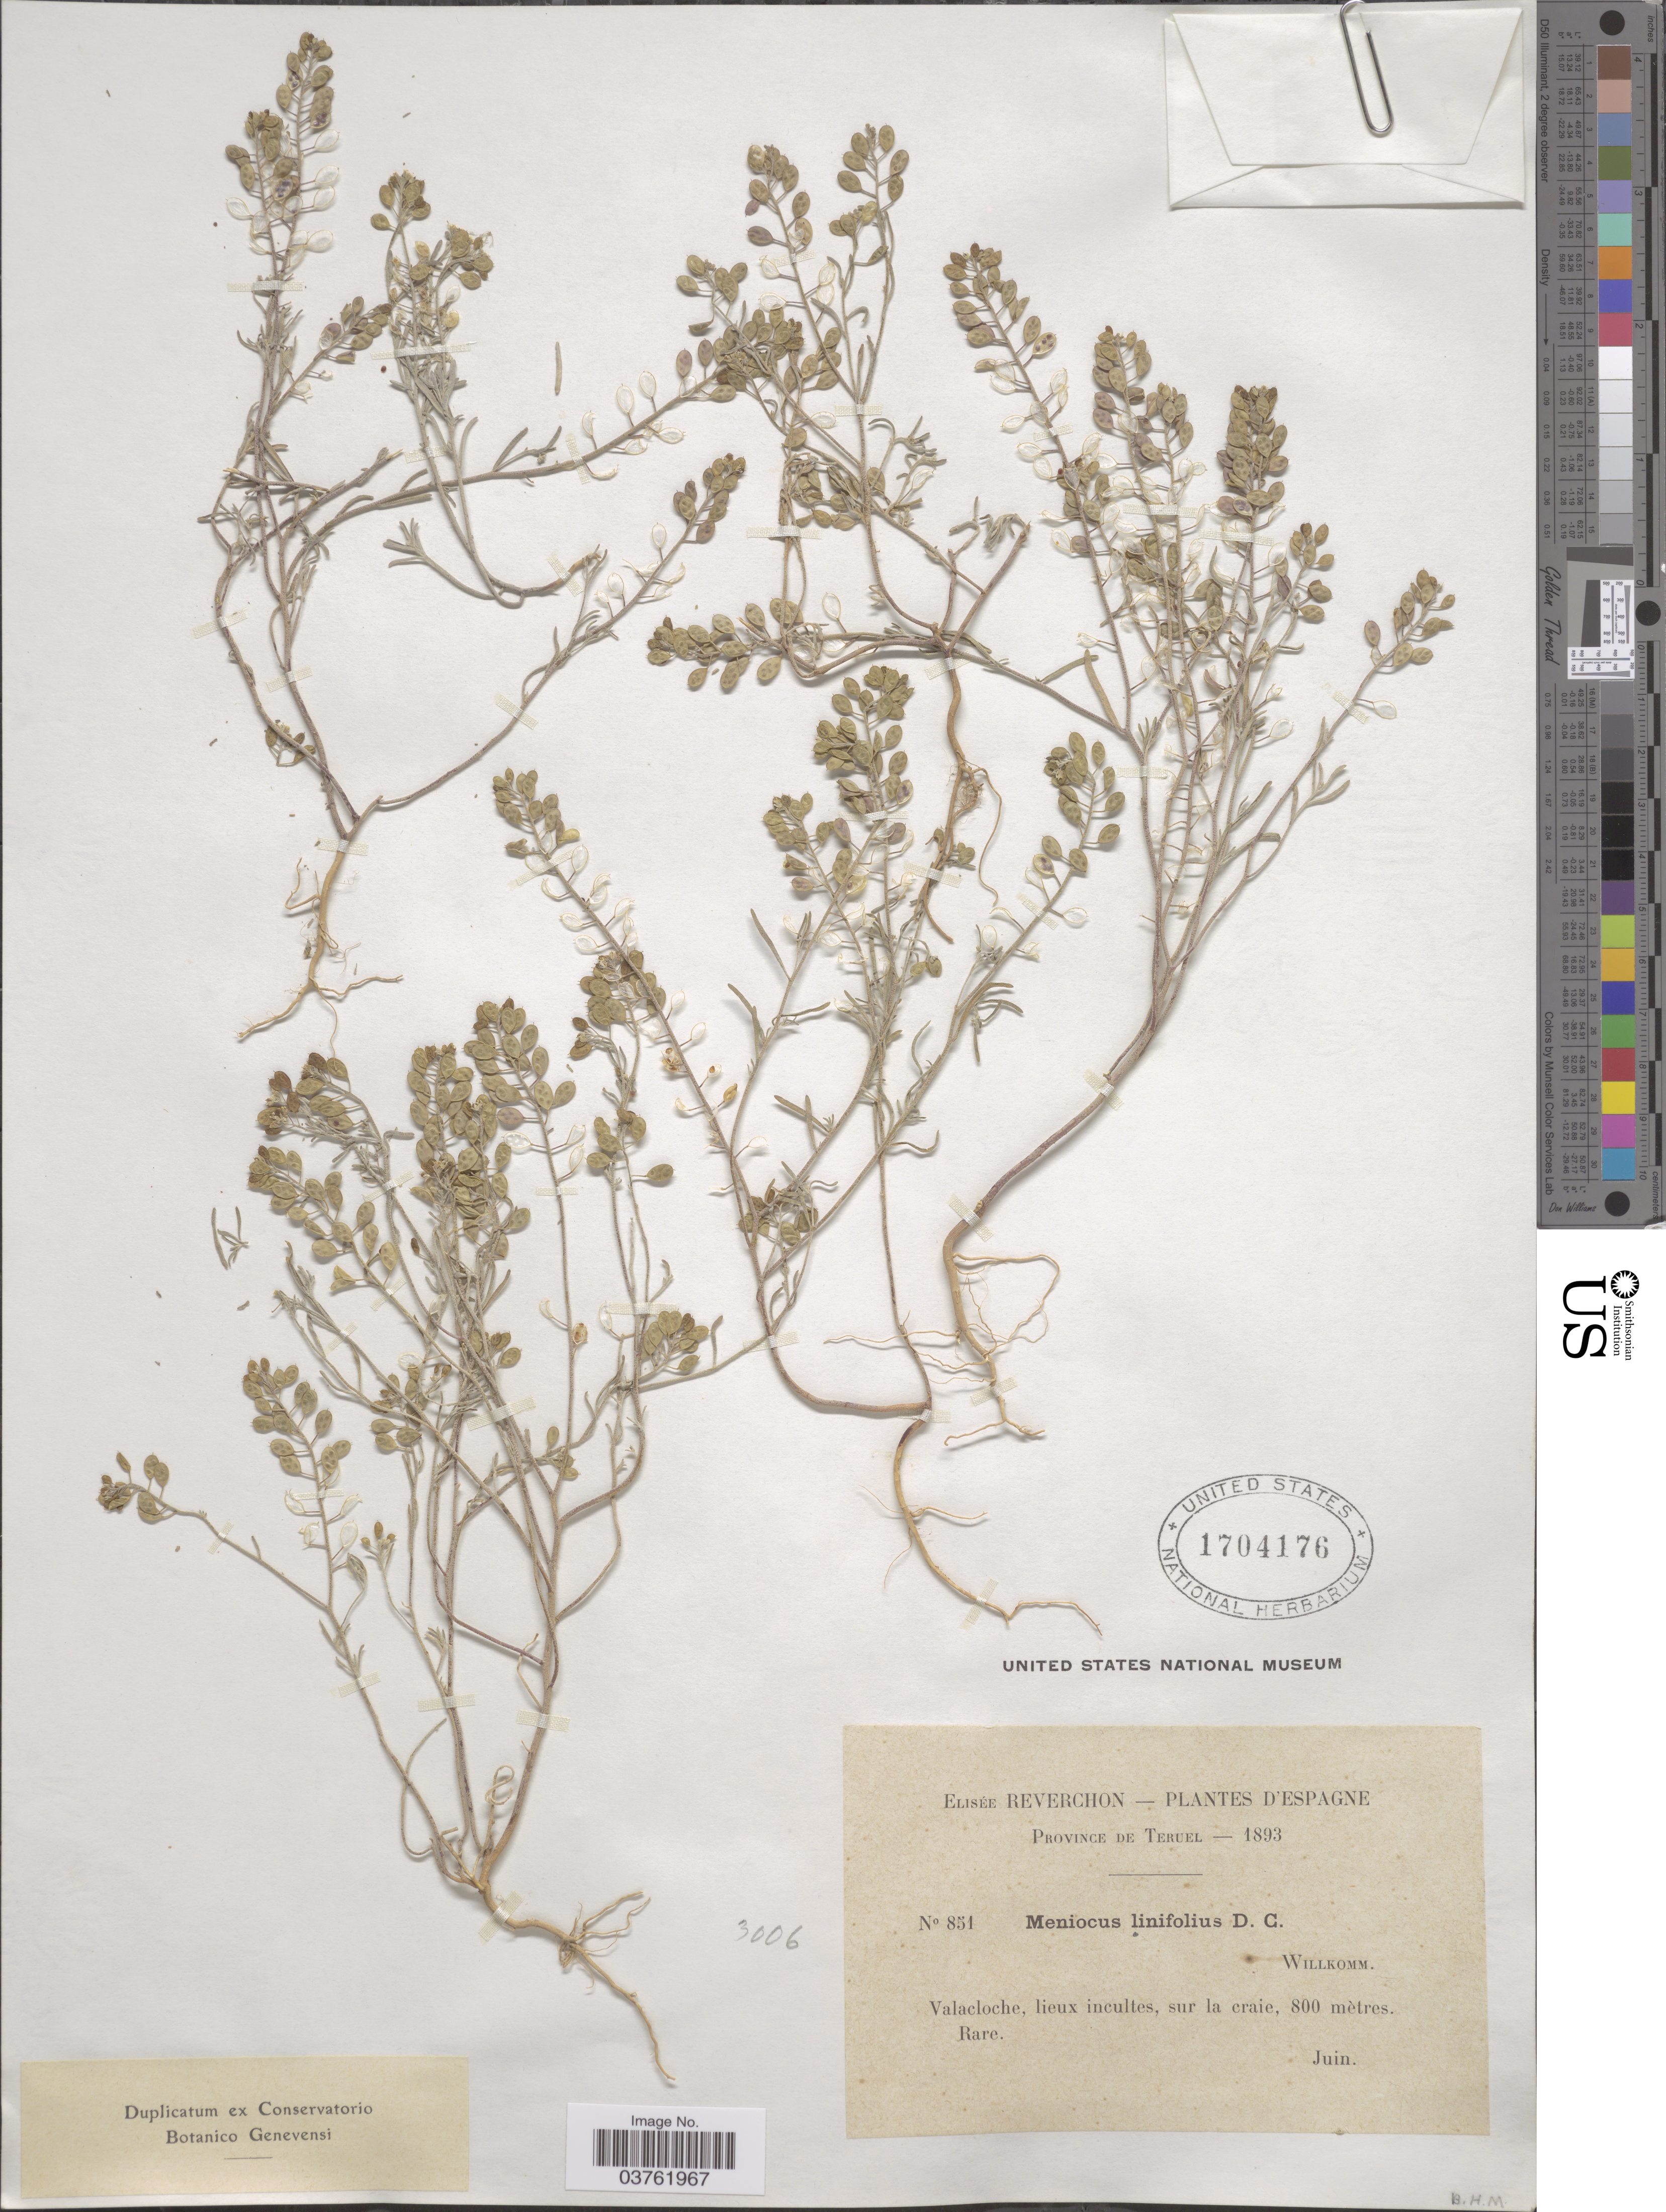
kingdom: Plantae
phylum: Tracheophyta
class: Magnoliopsida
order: Brassicales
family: Brassicaceae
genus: Alyssum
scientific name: Alyssum linifolium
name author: Stephan ex Willd.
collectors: E. Reverchon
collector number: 851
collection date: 1893-06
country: Spain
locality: D'Espagne. Province de Teruel. Valacloche, lieux incultes, sur la craie.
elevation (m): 800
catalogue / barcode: US 1704176